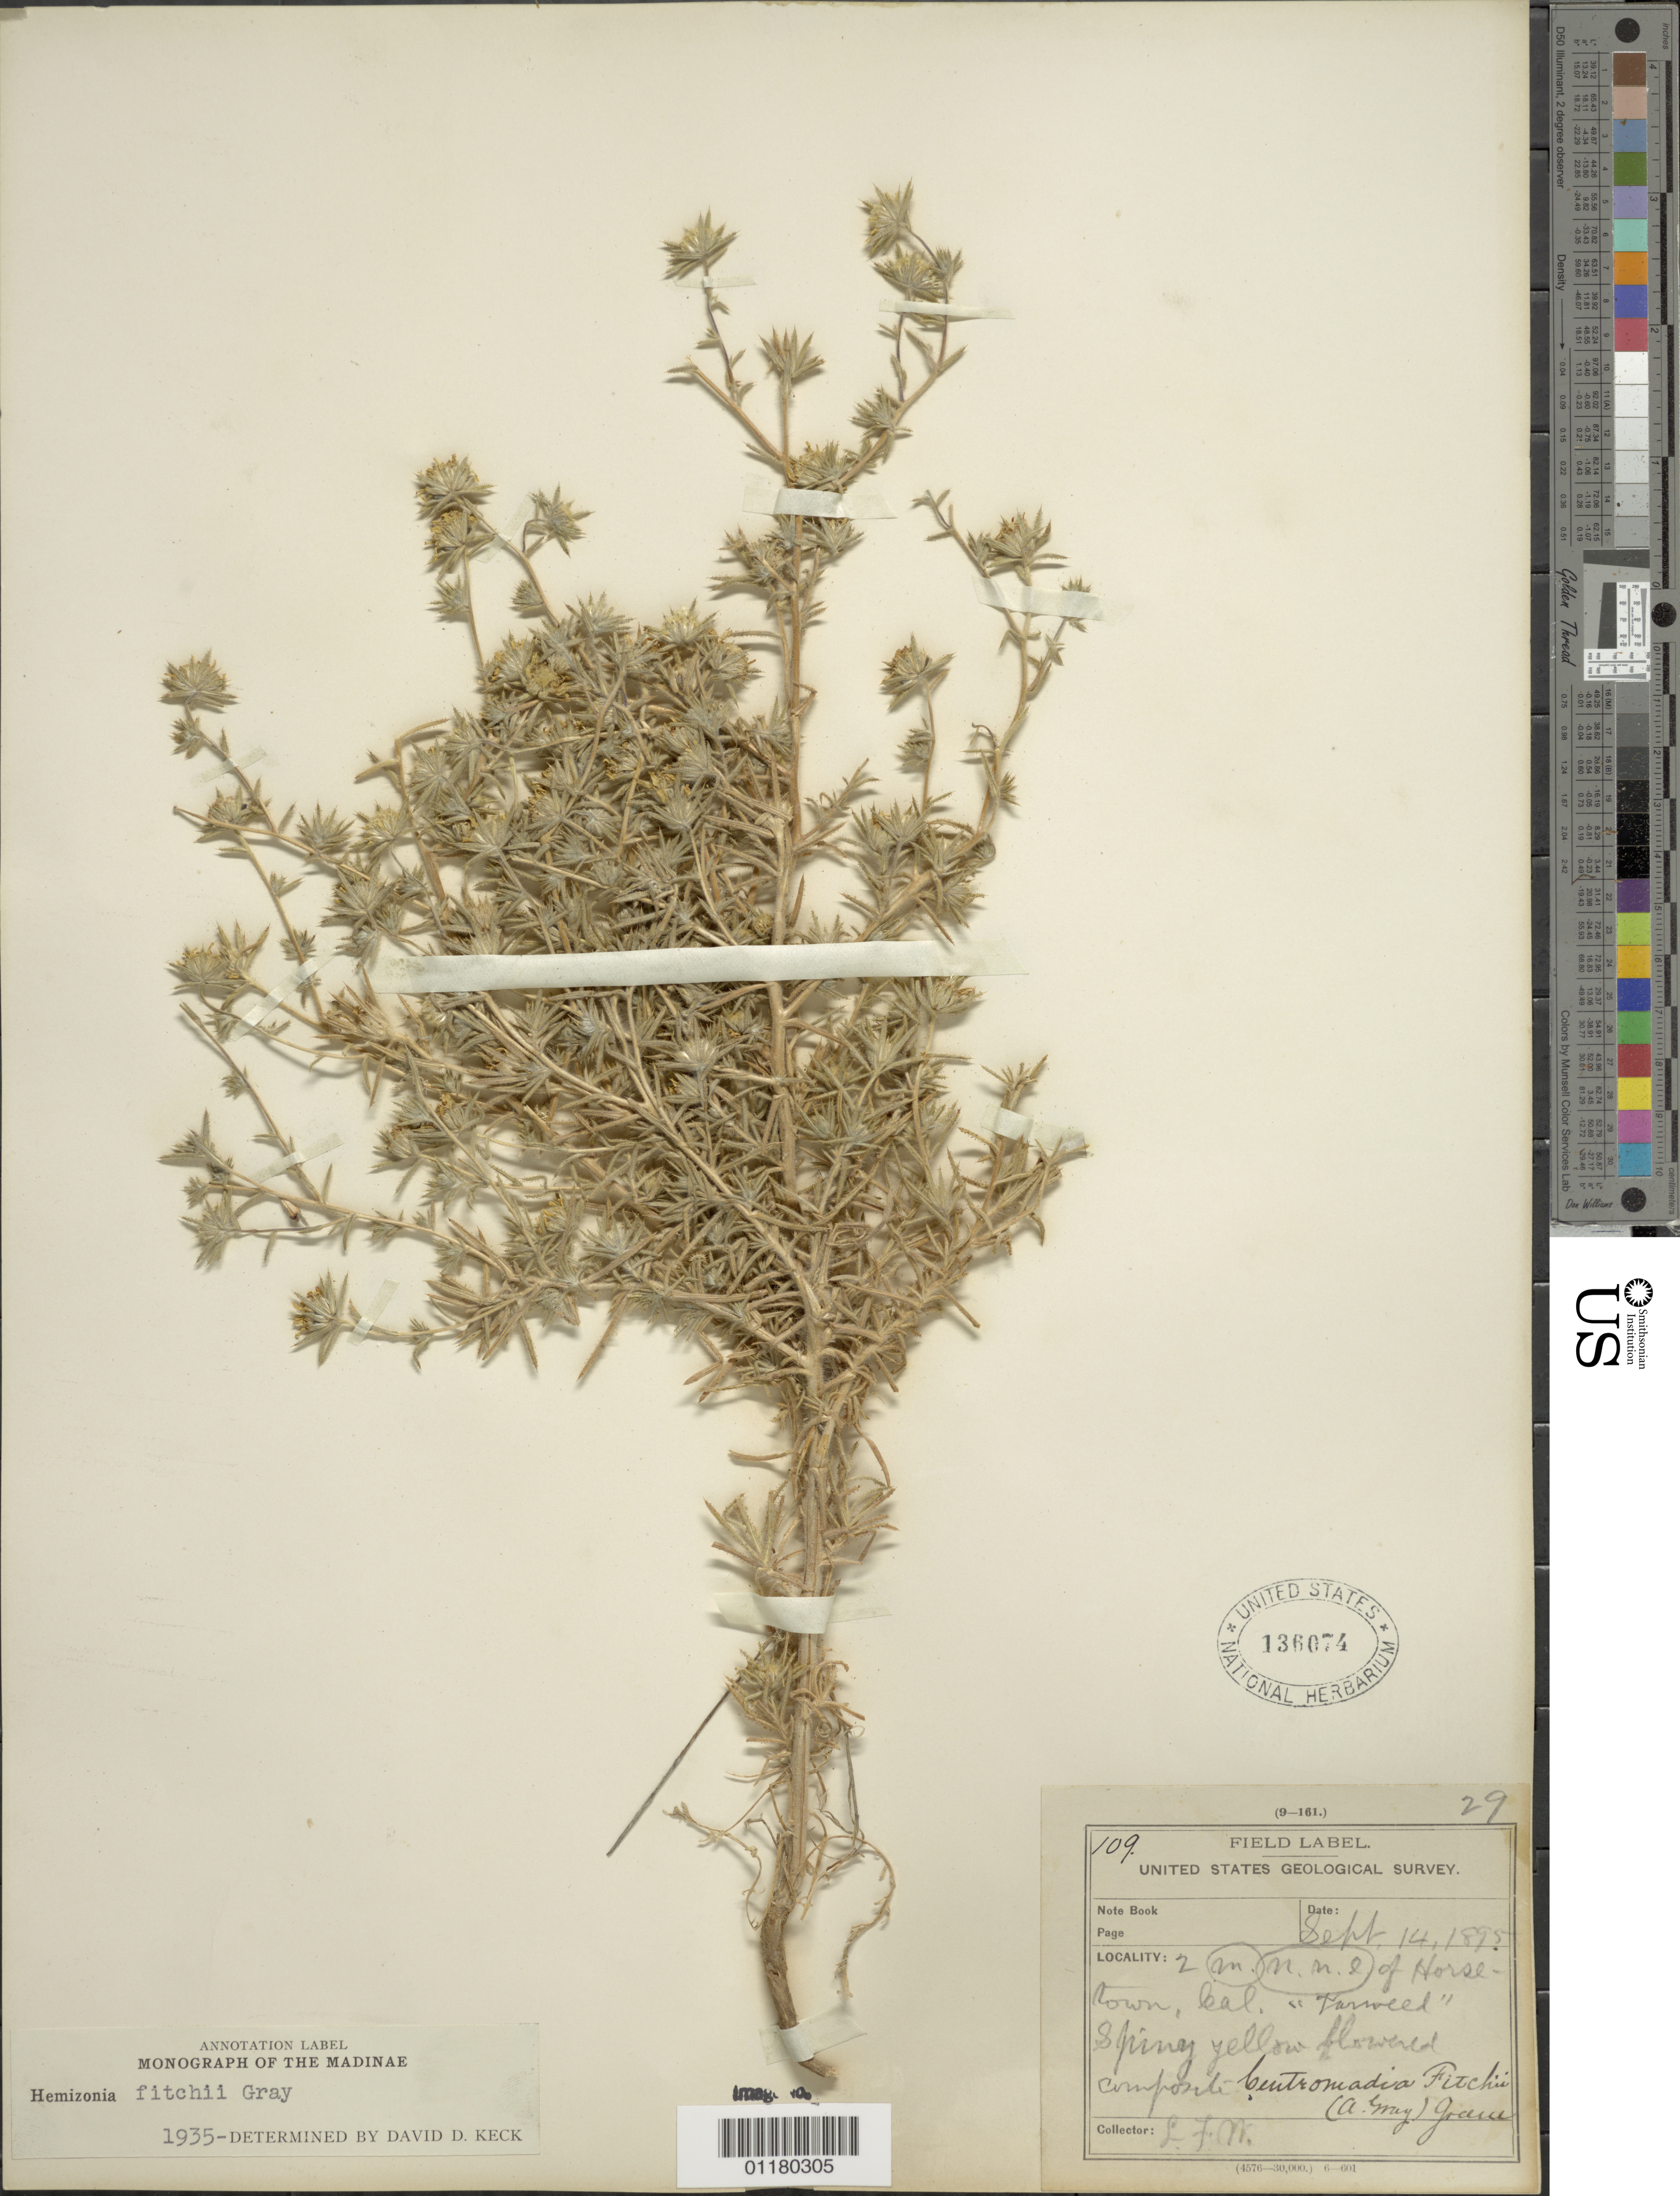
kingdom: Plantae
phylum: Tracheophyta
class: Magnoliopsida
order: Asterales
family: Asteraceae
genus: Centromadia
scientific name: Centromadia fitchii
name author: (A. Gray) Greene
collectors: L. F. Ward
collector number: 109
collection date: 1895-09-14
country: United States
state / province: California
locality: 2 m. N.E. of Horsetown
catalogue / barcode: US 136074